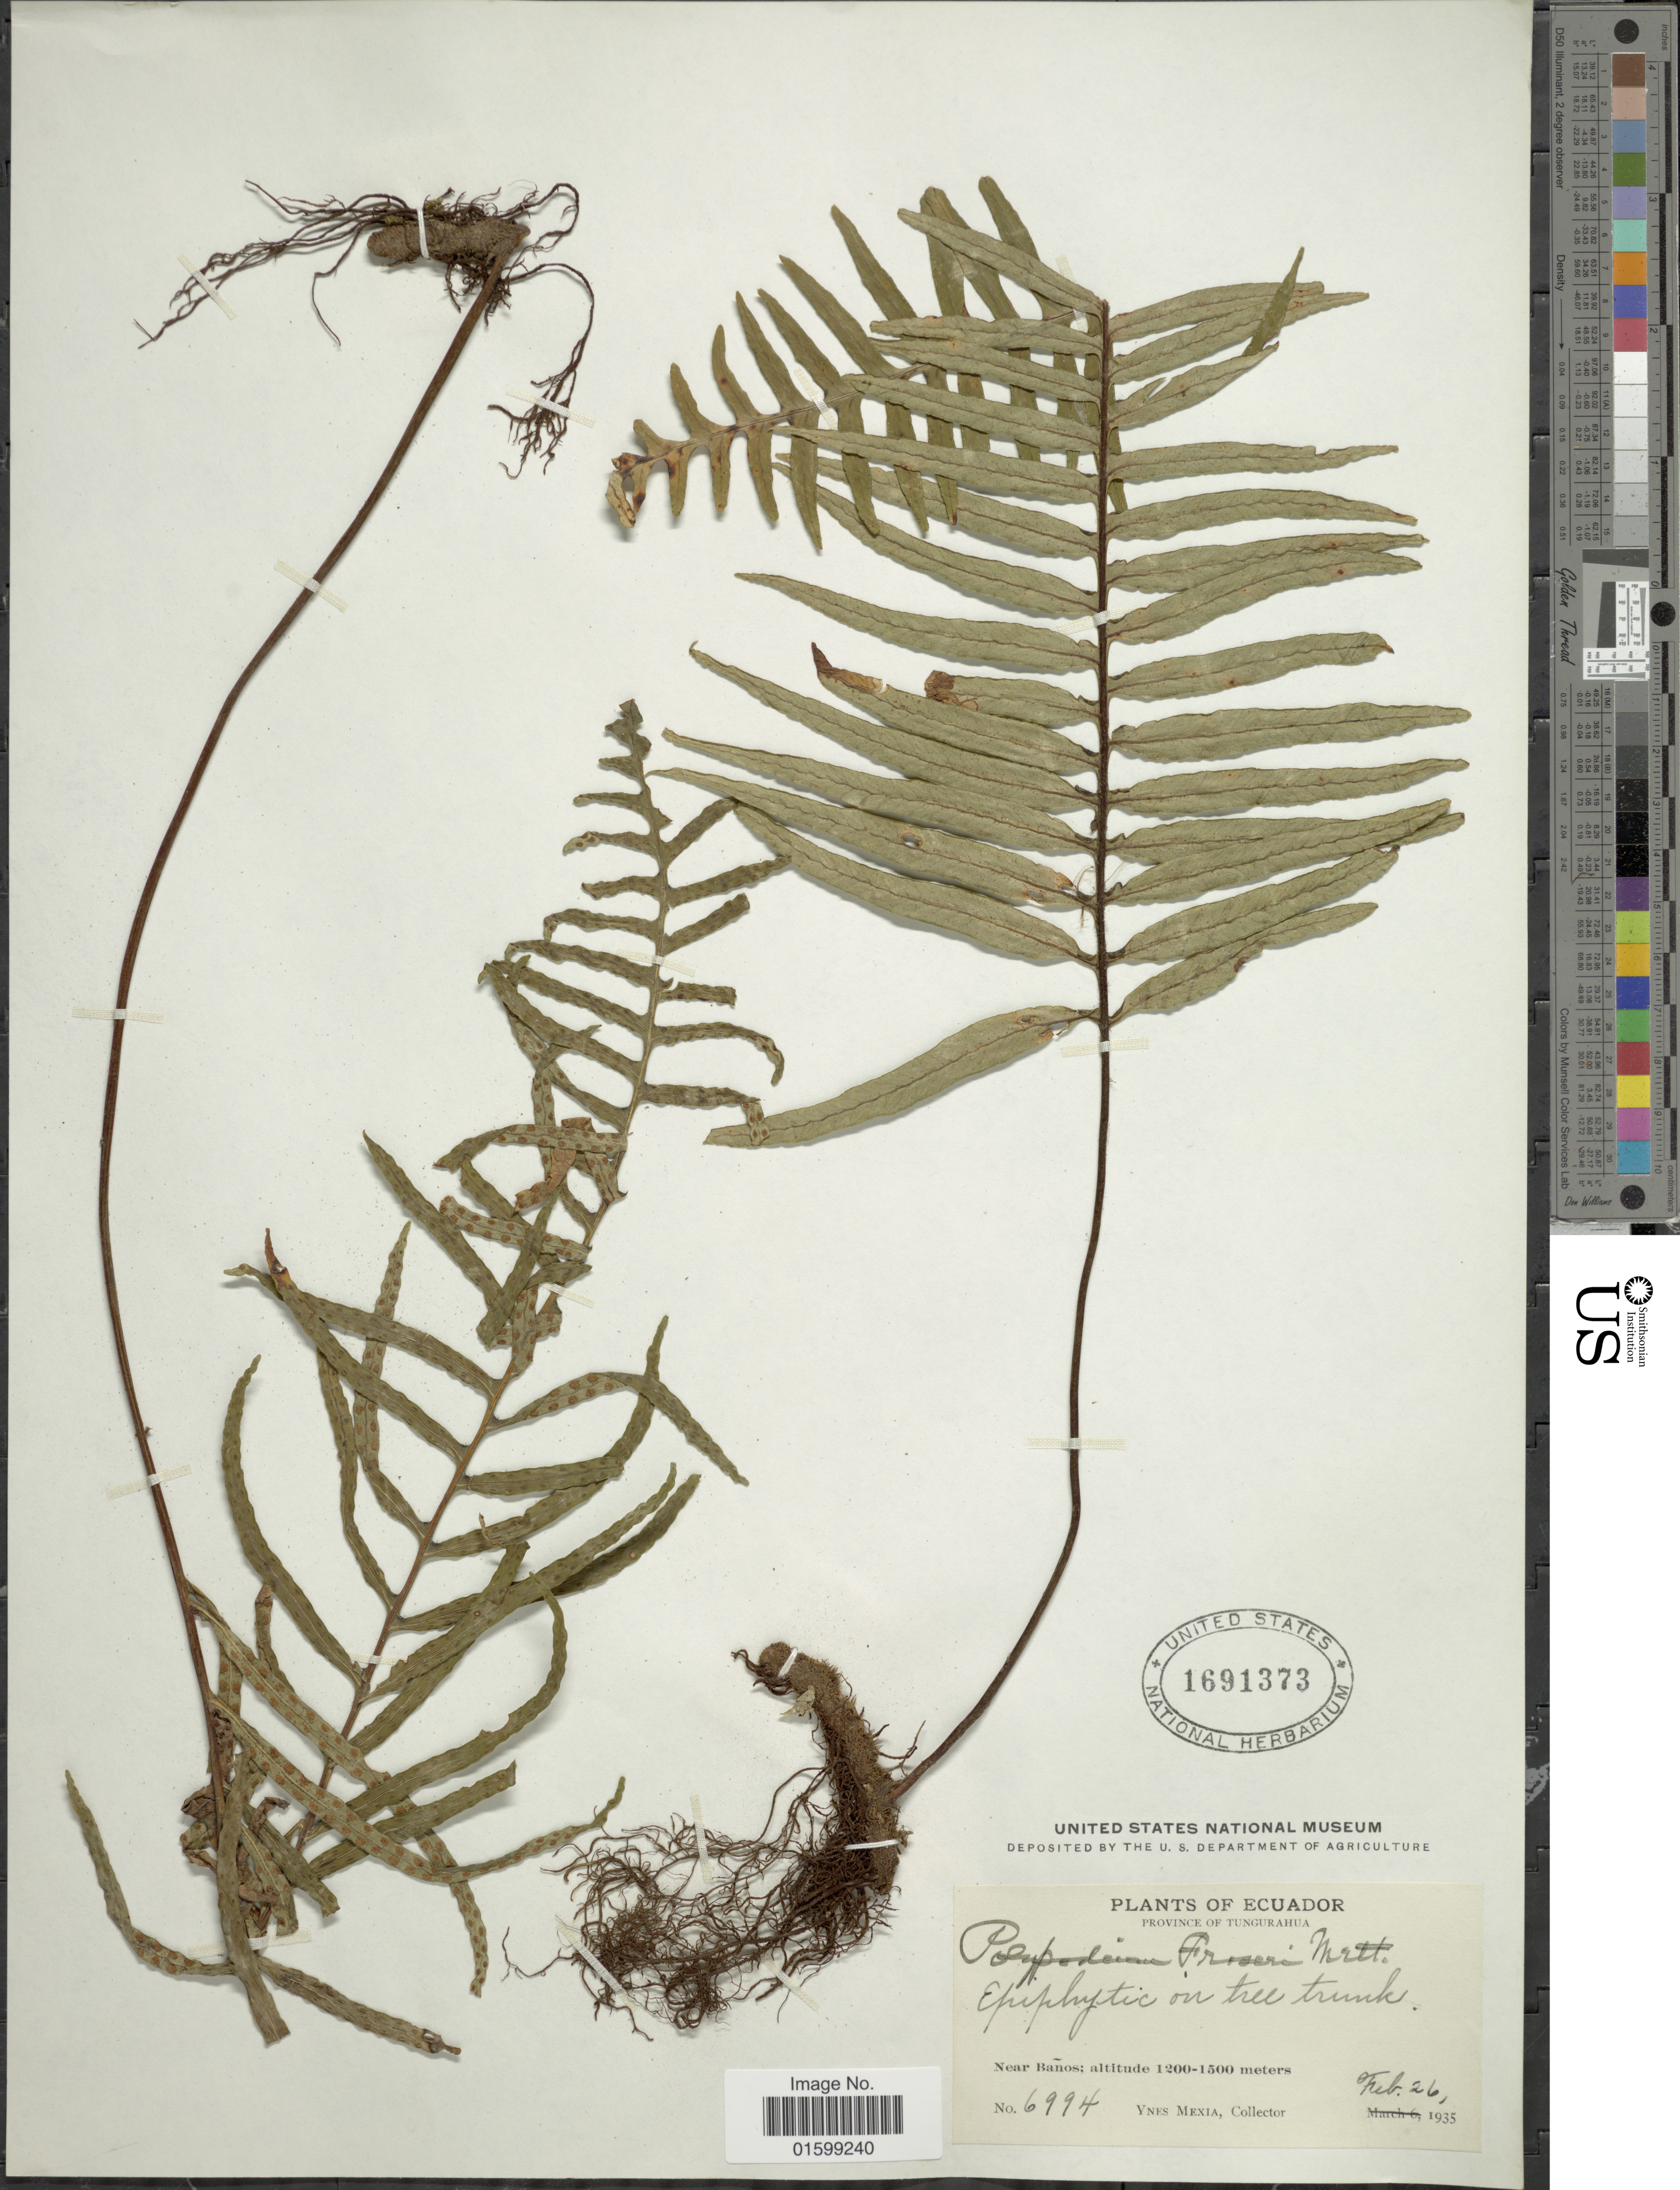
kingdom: Plantae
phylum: Tracheophyta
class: Polypodiopsida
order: Polypodiales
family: Polypodiaceae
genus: Pleopeltis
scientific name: Pleopeltis fraseri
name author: (Kuhn) A.R. Sm.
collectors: Y. Mexia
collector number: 6994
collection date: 1935-02-26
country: Ecuador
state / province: Tungurahua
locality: Near Baños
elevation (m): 1200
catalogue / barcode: US 1691373